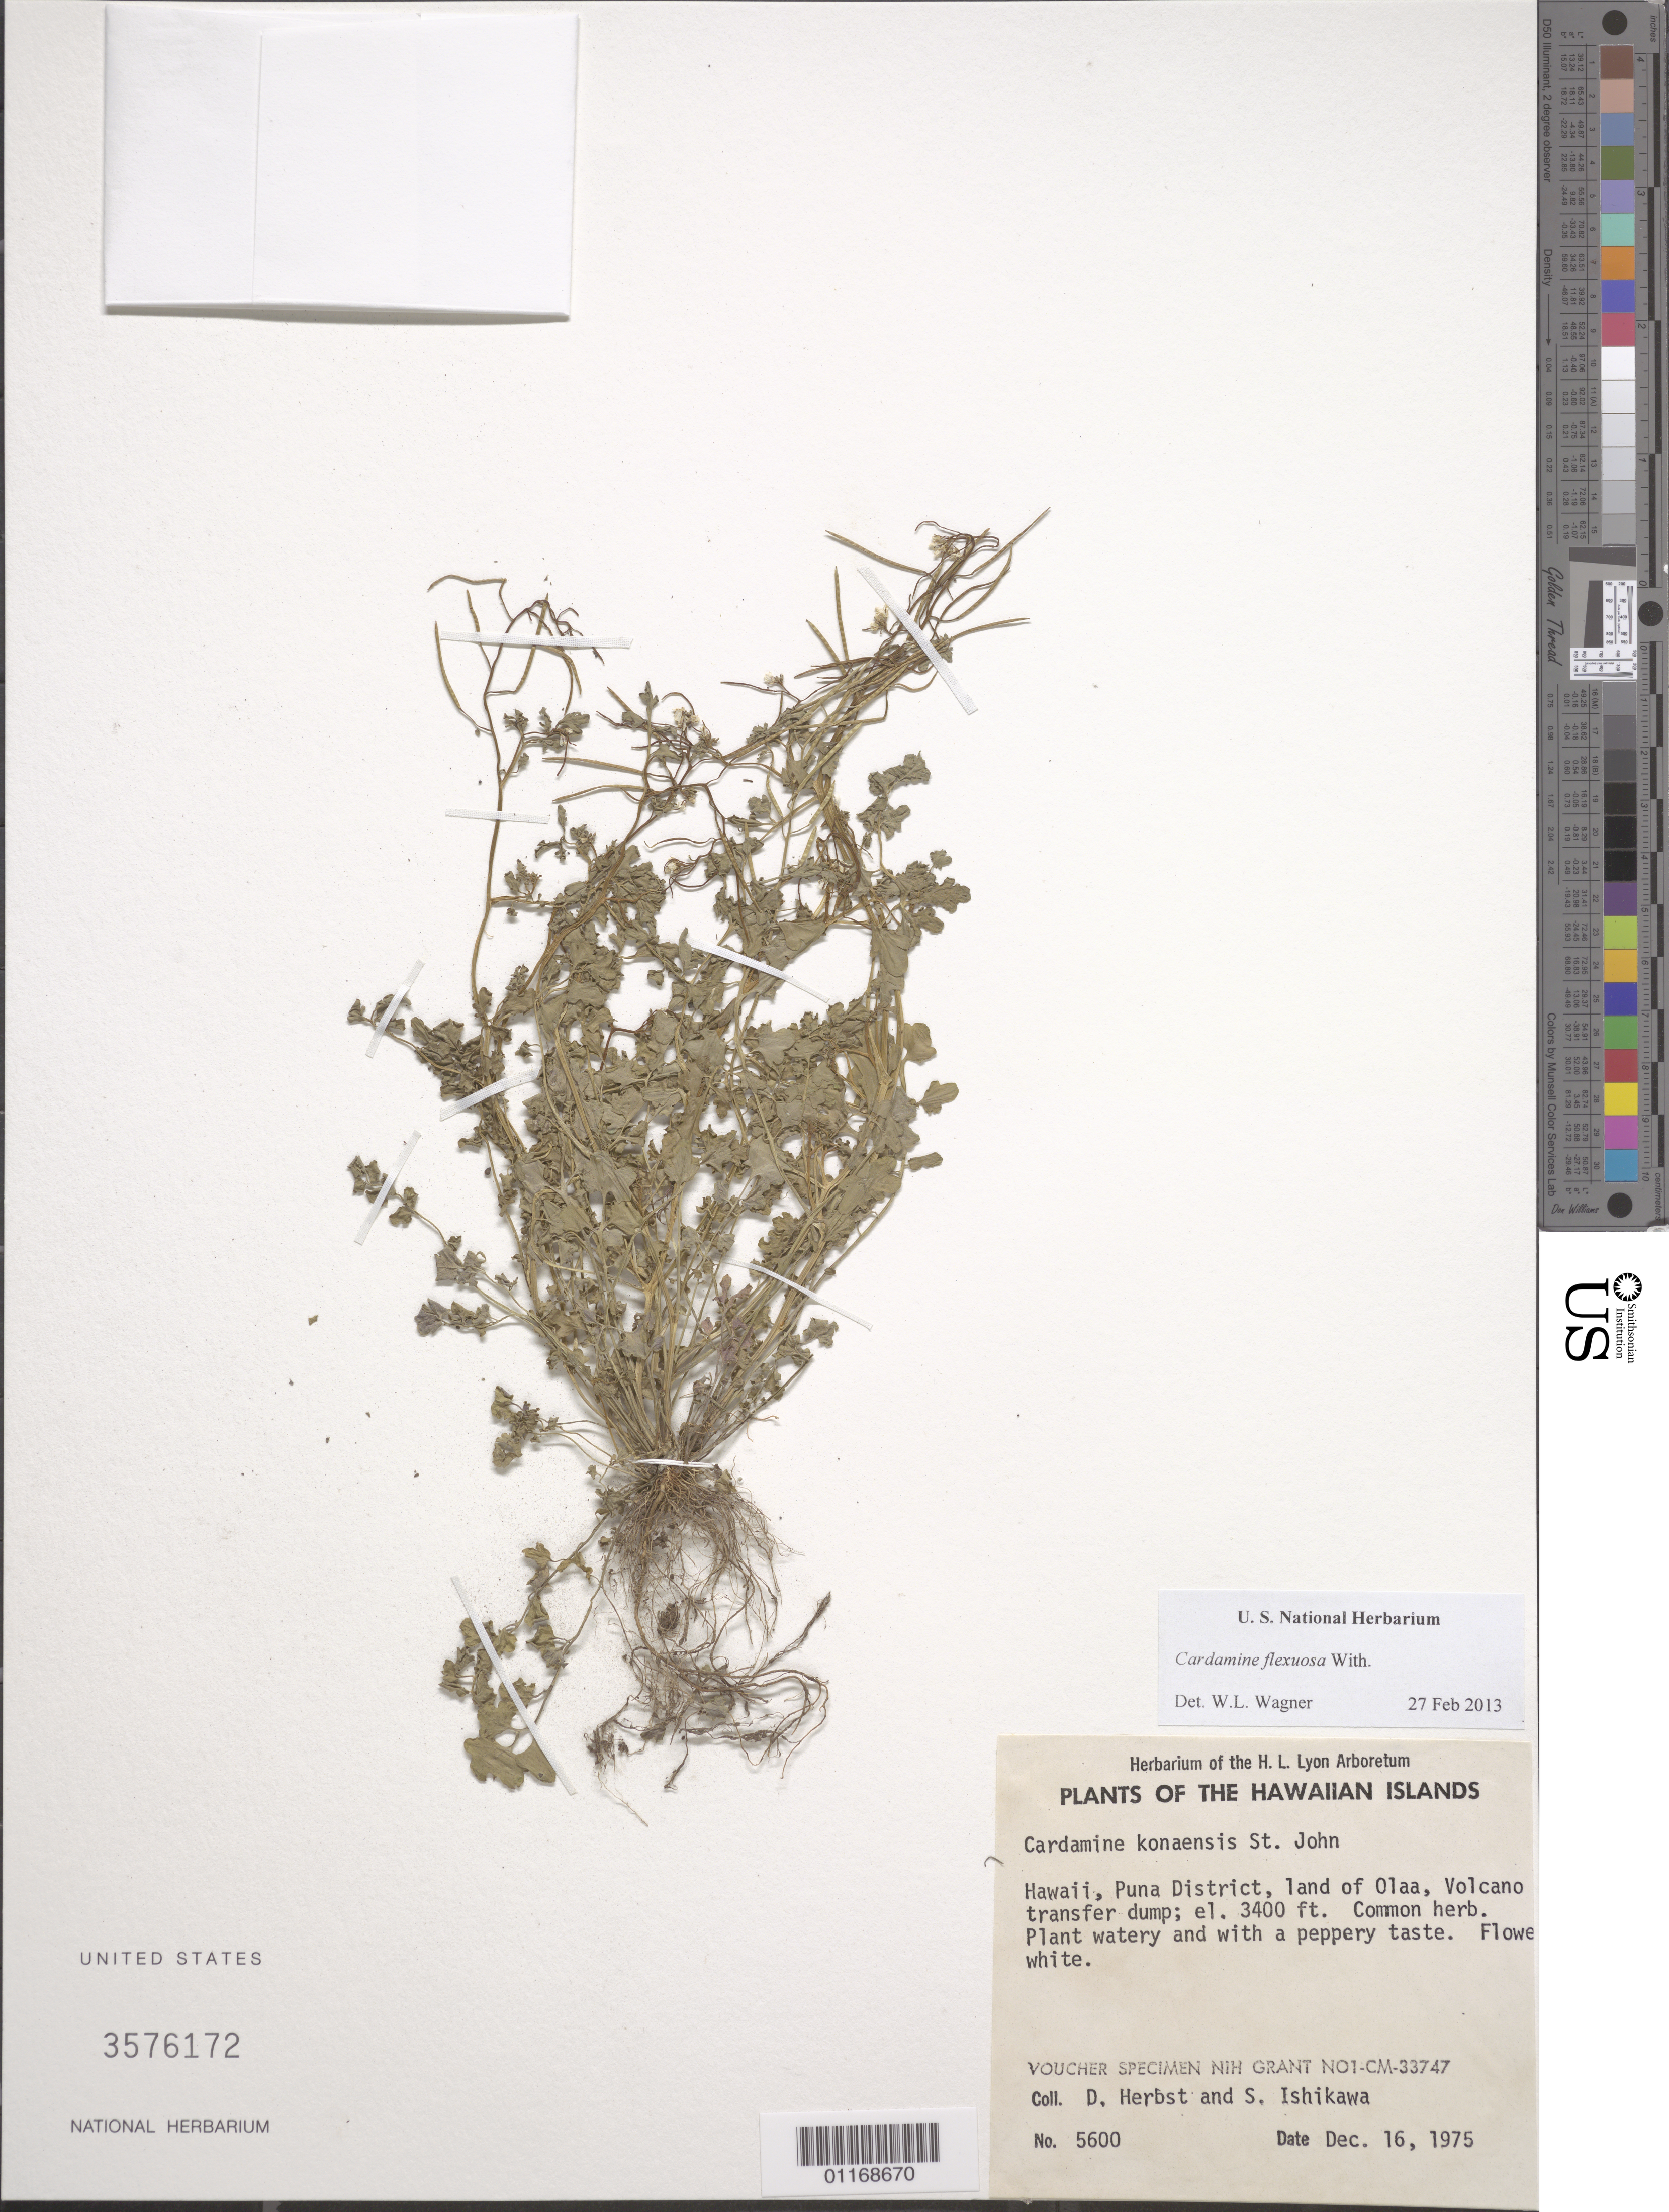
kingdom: Plantae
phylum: Tracheophyta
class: Magnoliopsida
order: Brassicales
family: Brassicaceae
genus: Cardamine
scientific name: Cardamine occulta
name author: Hornem.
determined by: Wagner, W. L., (BOT), Smithsonian Institution - National Museum of Natural History (UNITED STATES)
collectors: D. R. Herbst & S. Ishikawa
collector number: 5600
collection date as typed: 16 Dec 1975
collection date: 1975-12-16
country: United States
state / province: Hawaii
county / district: Hawaii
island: Hawaii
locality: Puna District, Land of Olaa, Volcano transfer dump.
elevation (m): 1036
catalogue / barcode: US 3576172